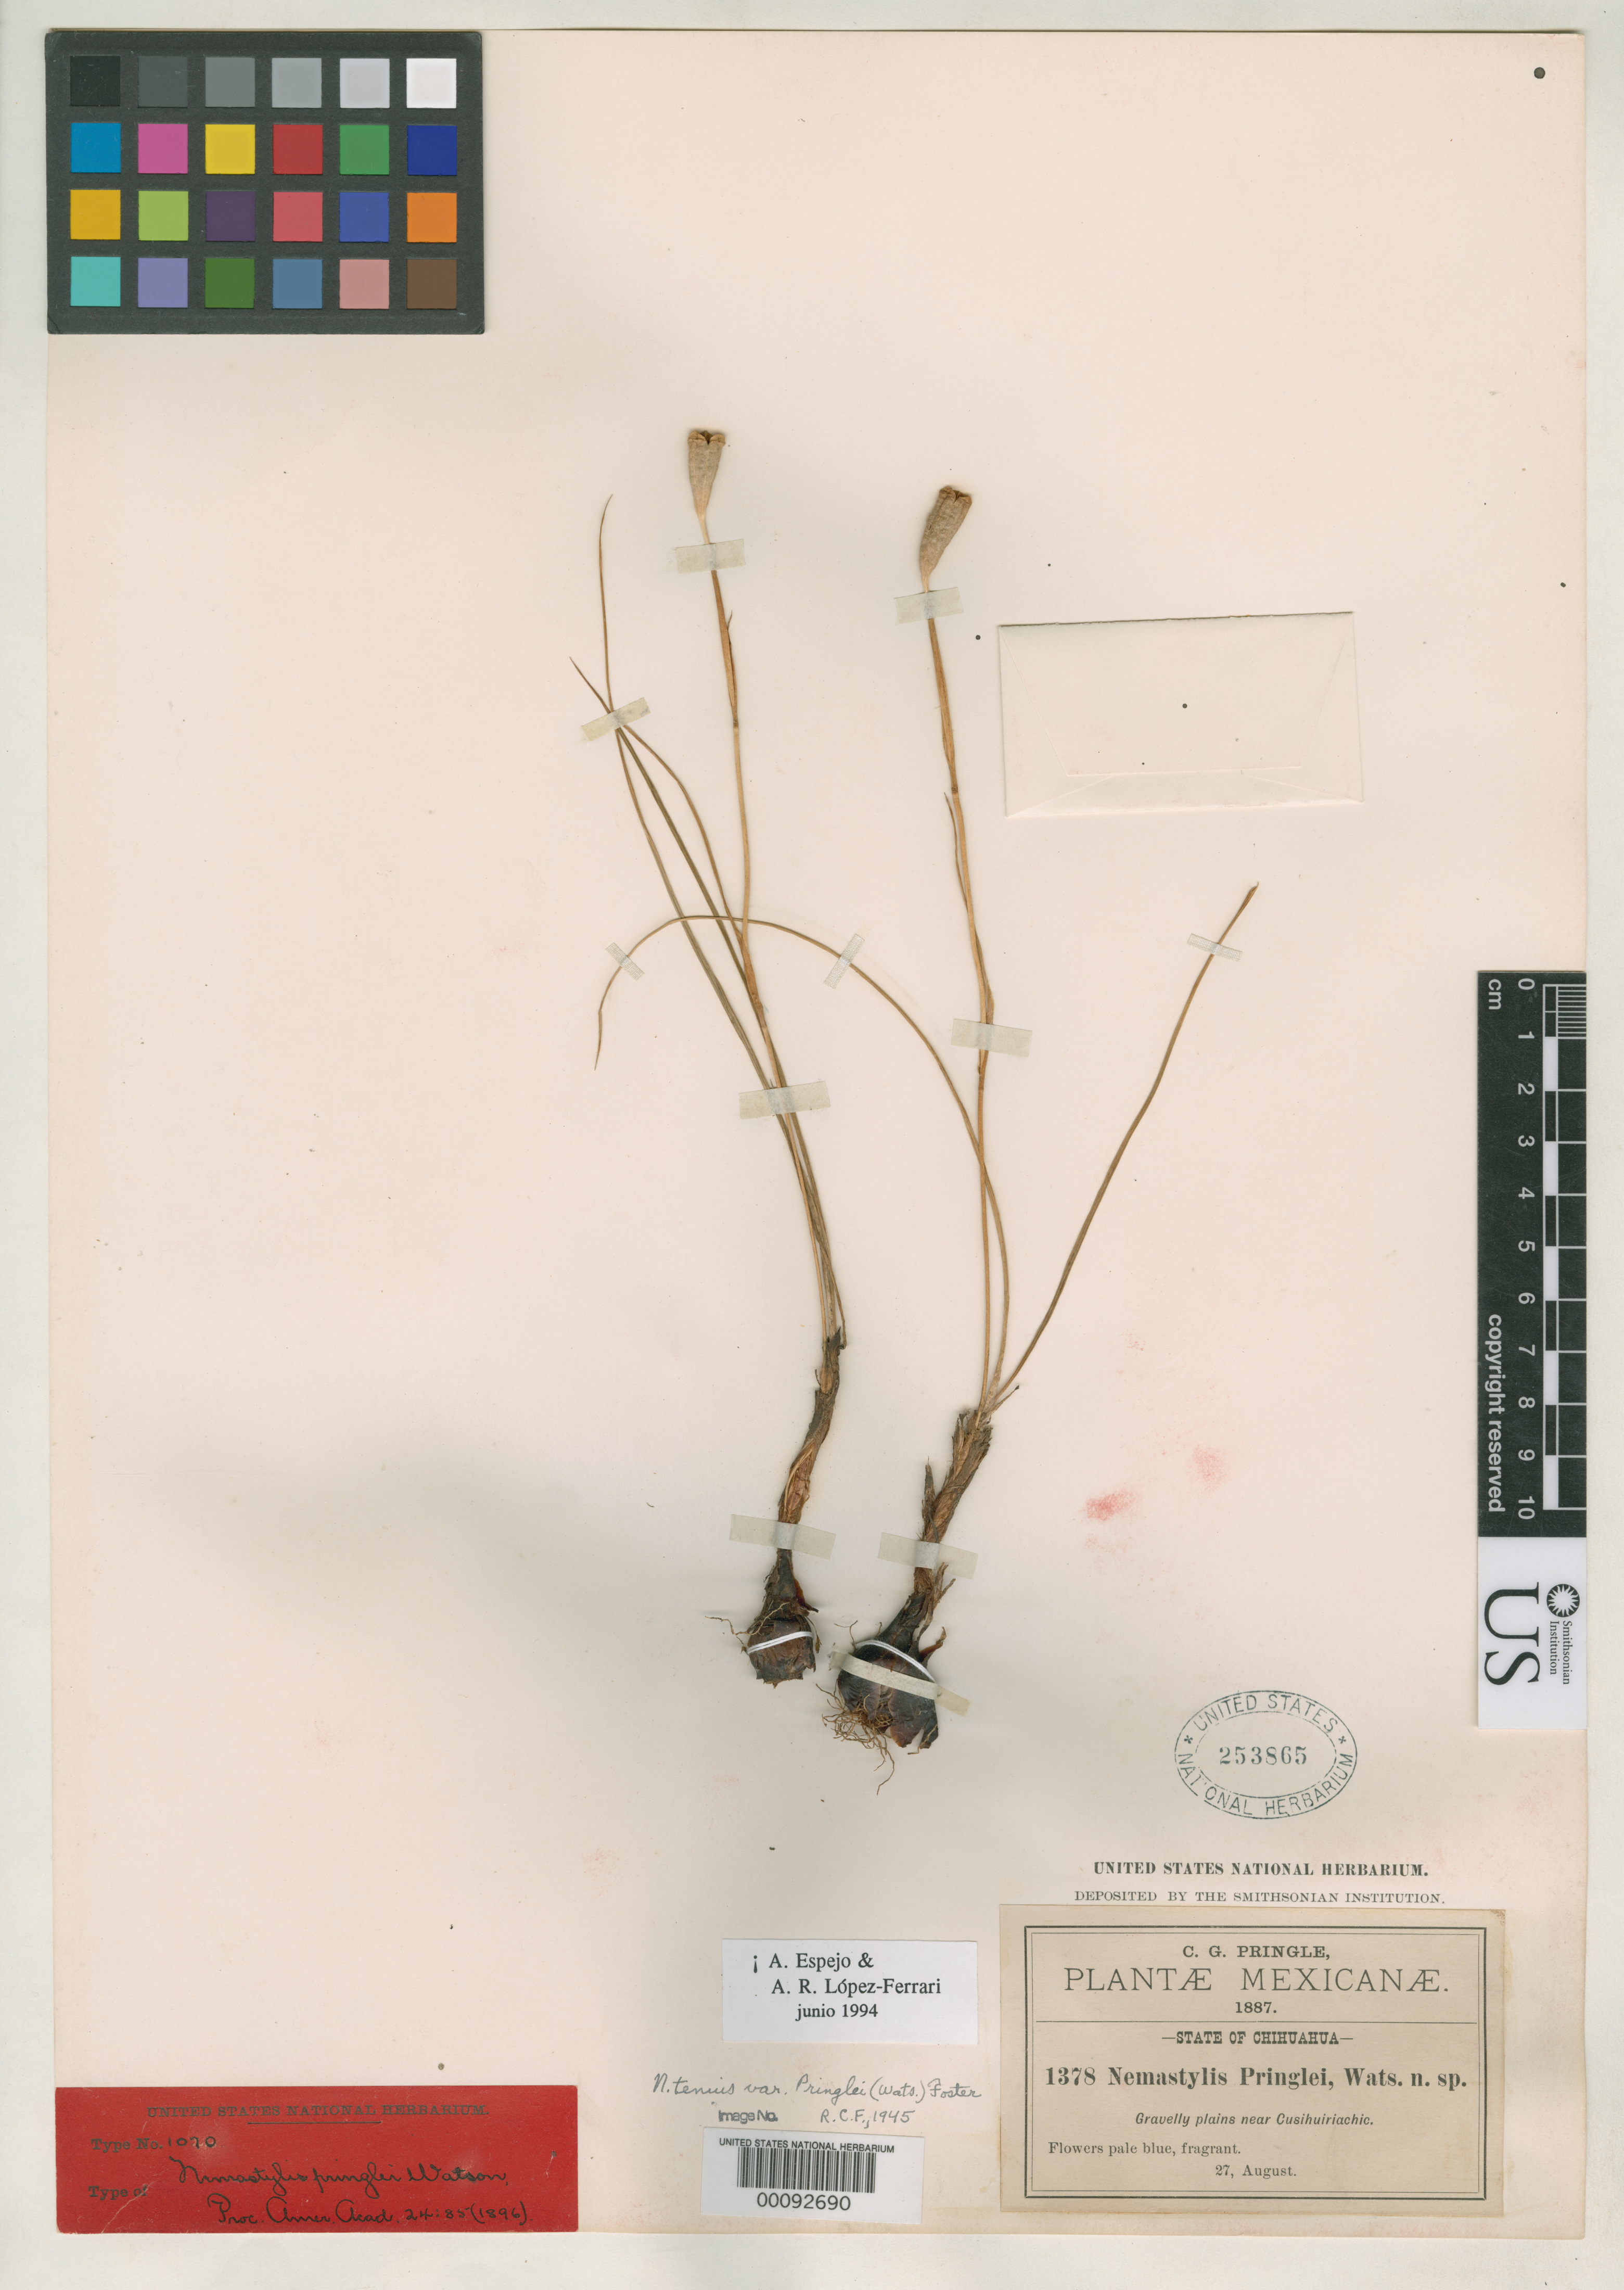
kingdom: Plantae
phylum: Tracheophyta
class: Liliopsida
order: Asparagales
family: Iridaceae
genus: Nemastylis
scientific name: Nemastylis pringlei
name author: S. Watson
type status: Type Collection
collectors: C. G. Pringle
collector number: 1378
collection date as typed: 27 Aug 1887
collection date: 1887-08-27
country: Mexico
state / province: Chihuahua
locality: Near Cusihuiriachic.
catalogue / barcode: US 253865